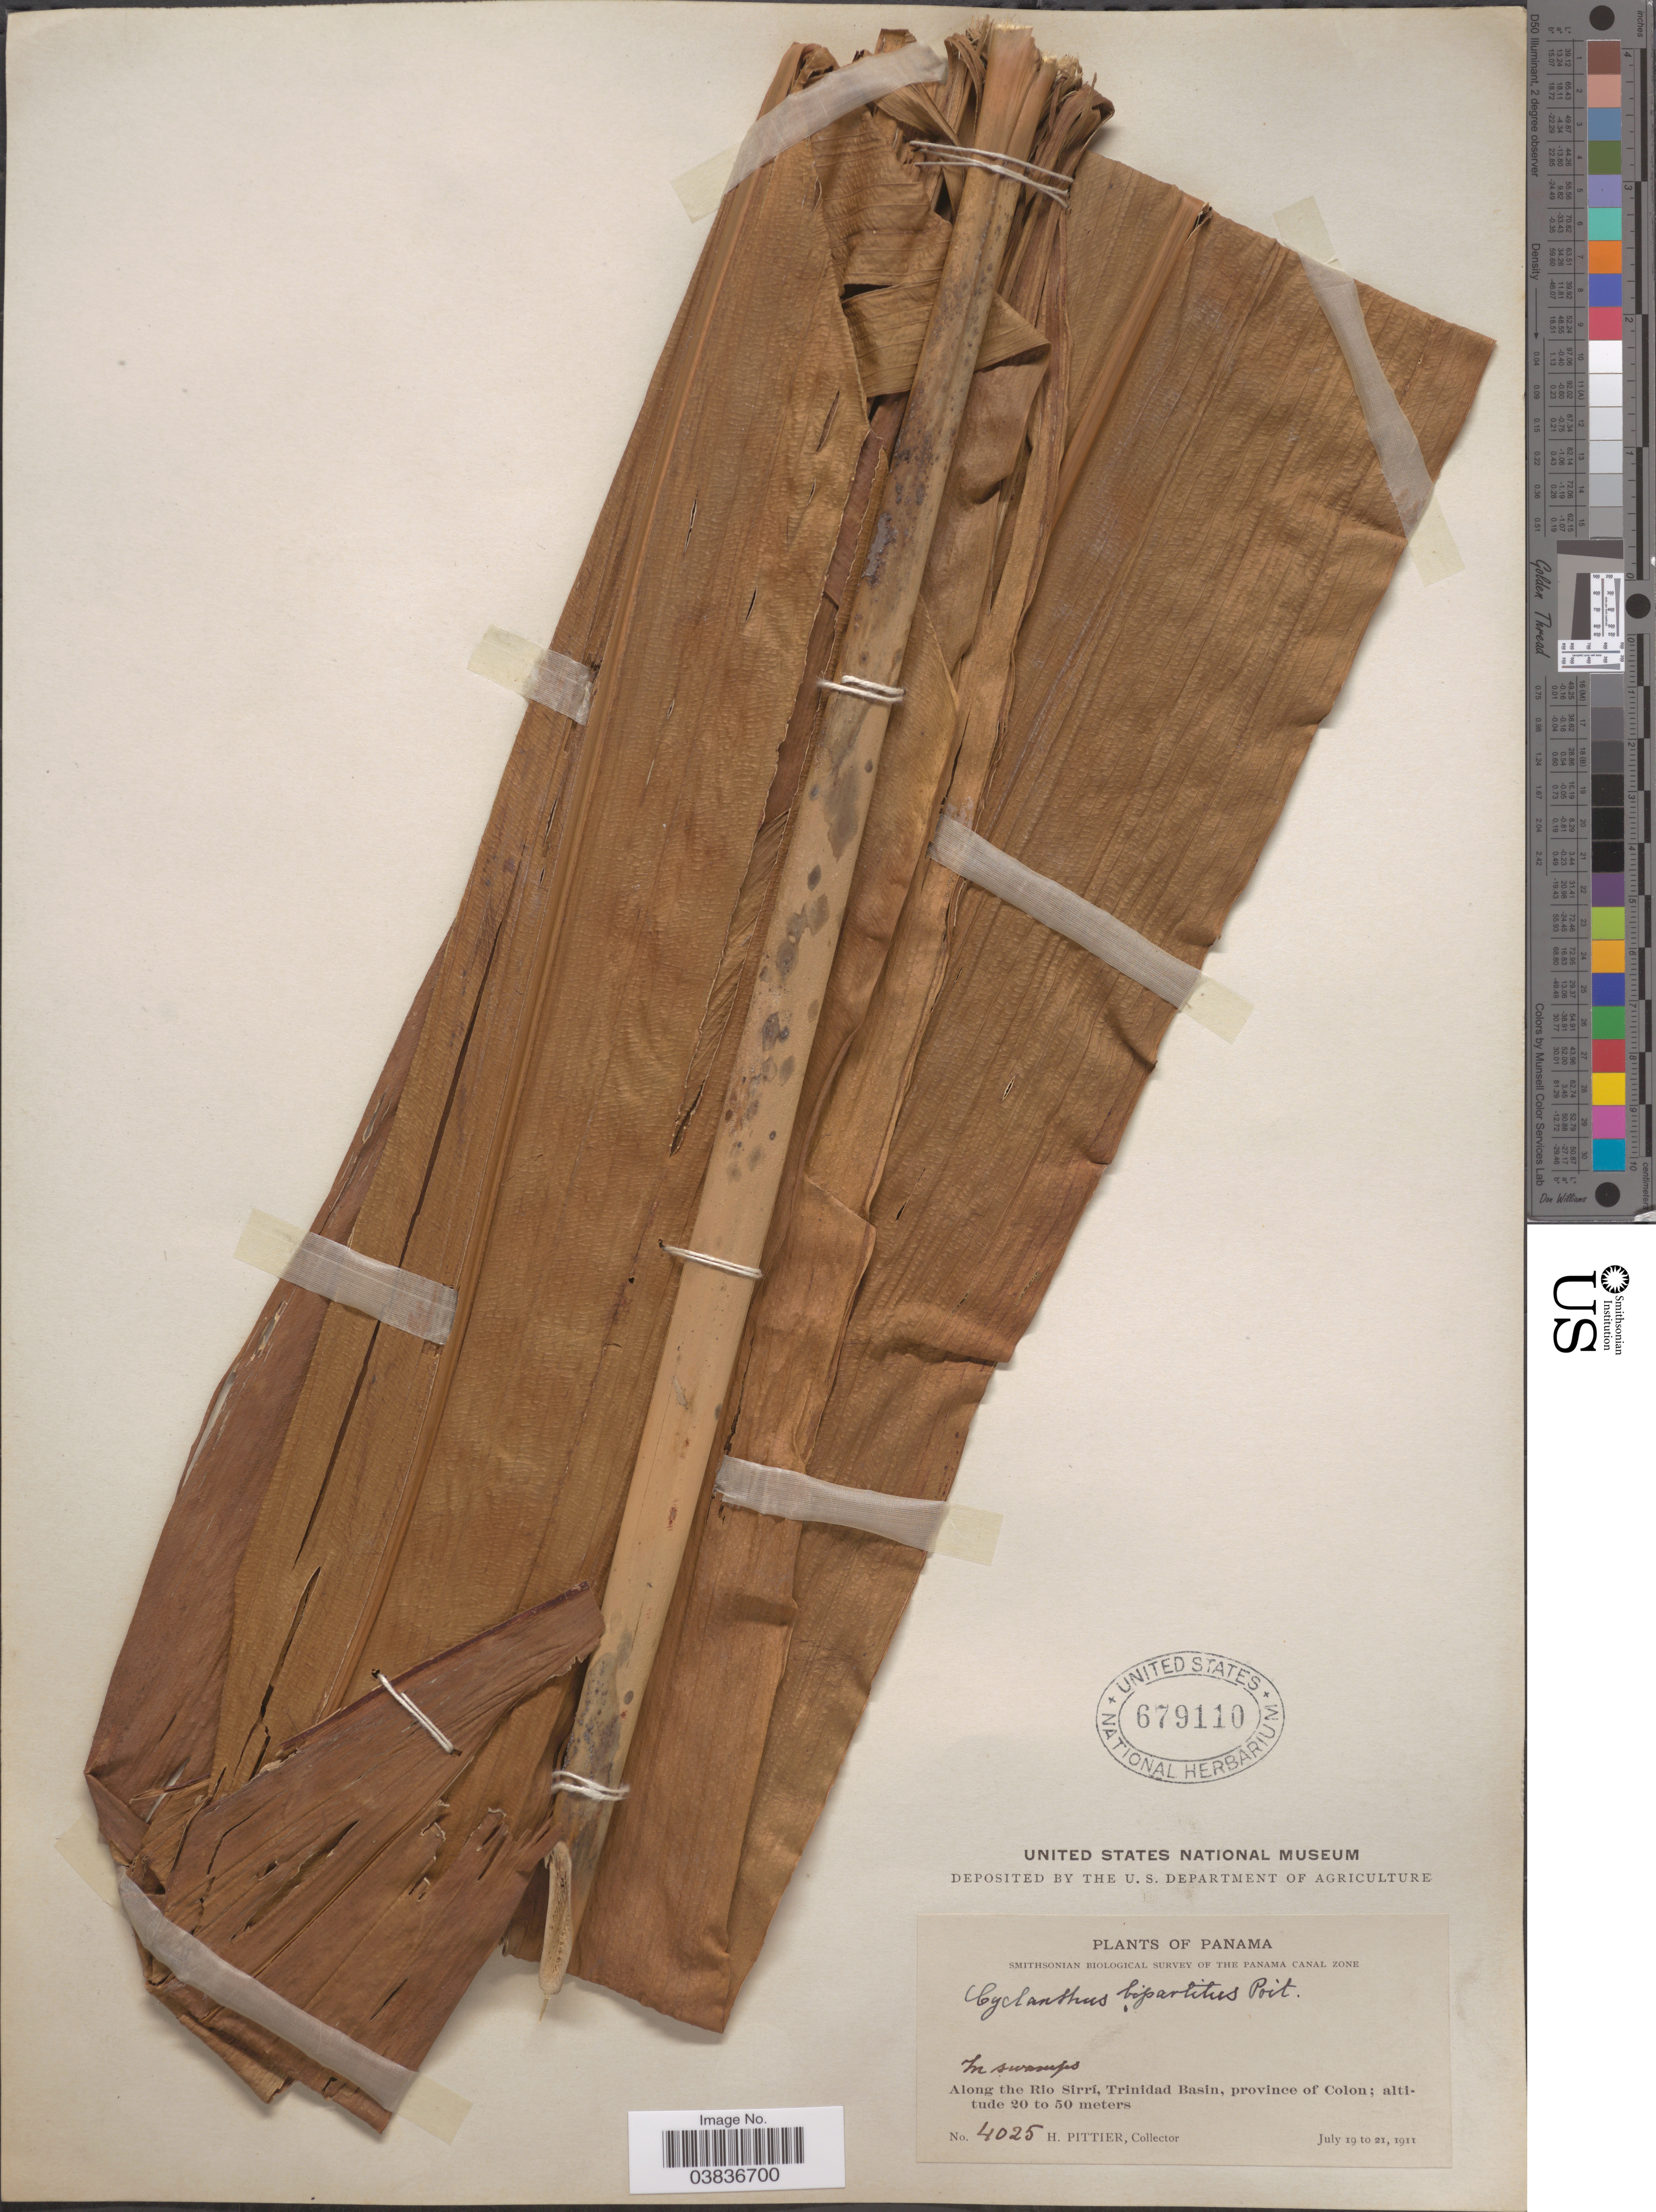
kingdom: Plantae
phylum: Tracheophyta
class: Liliopsida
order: Pandanales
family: Cyclanthaceae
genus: Cyclanthus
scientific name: Cyclanthus bipartitus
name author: Poit. ex A. Rich.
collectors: H. F. Pittier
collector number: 4025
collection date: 1911-07-19/1911-07-21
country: Panama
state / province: Colón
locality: The Panama Canal Zone. Along the Rio Sirrí, Trinidad Basin.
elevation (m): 20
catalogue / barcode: US 679110